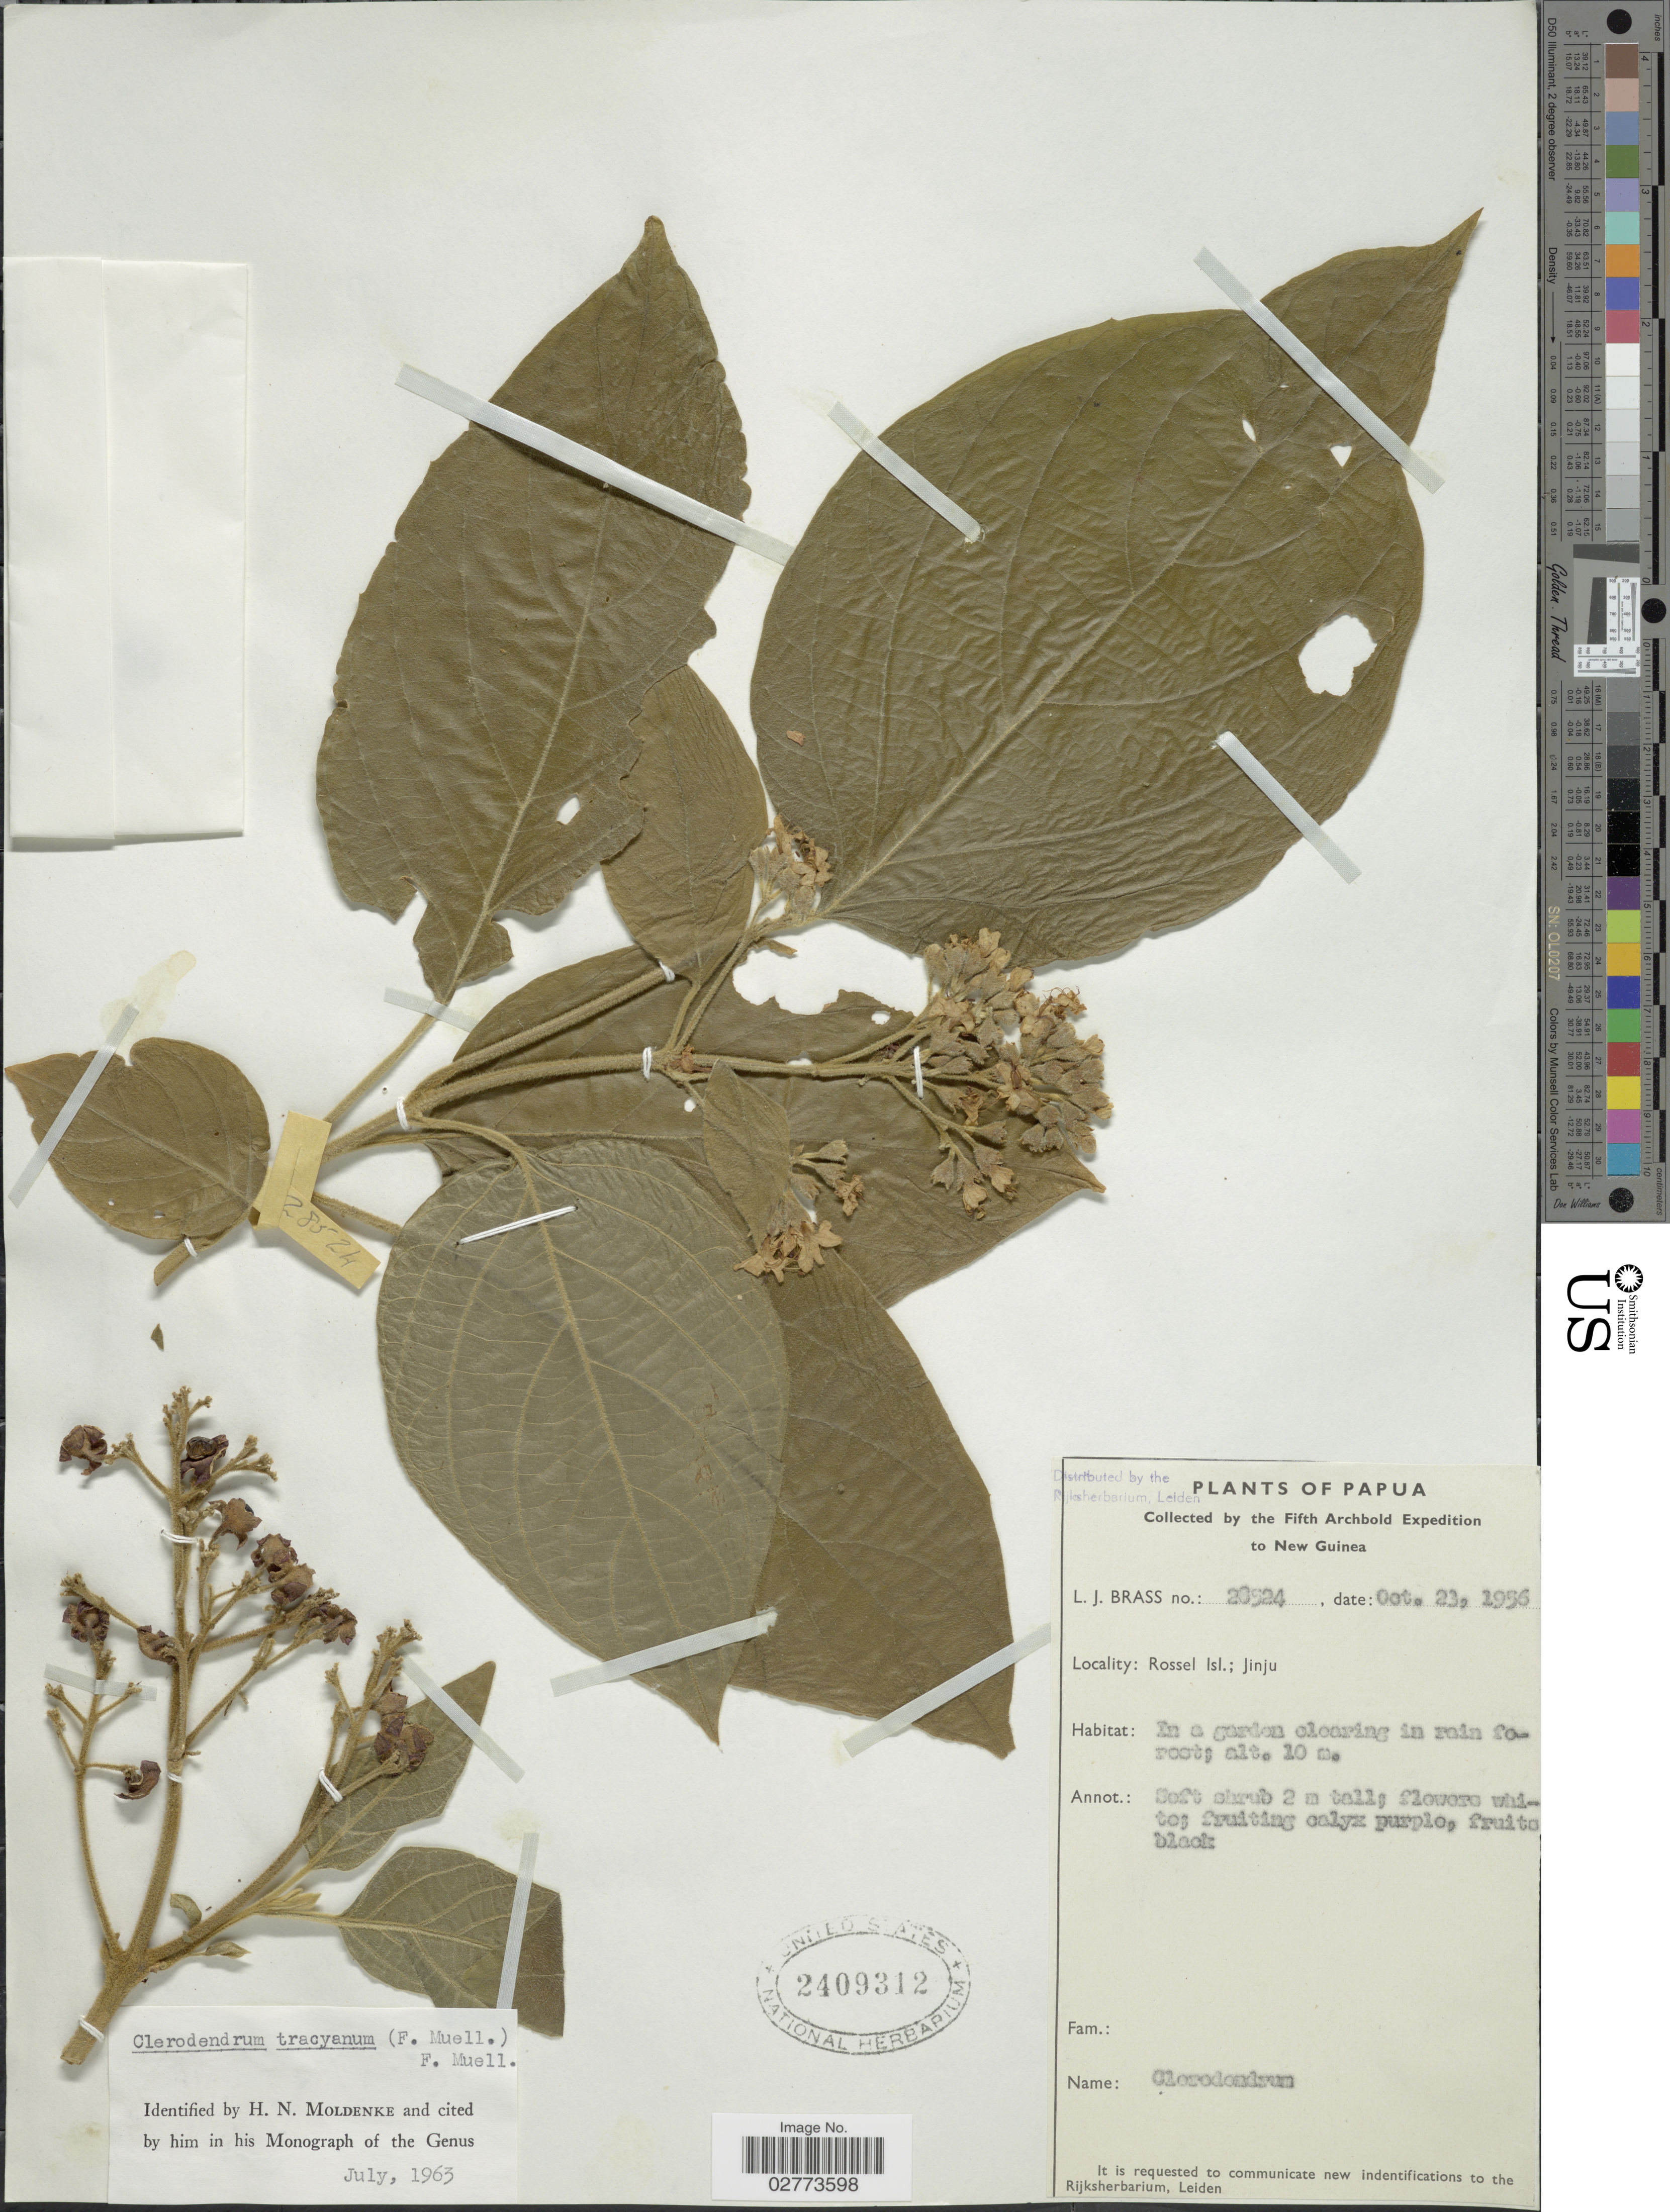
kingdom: Plantae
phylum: Tracheophyta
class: Magnoliopsida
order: Lamiales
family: Lamiaceae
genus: Clerodendrum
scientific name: Clerodendrum tracyanum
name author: (F. Muell.) Benth.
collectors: L. J. Brass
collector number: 28524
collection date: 1956-10-23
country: Papua New Guinea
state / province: Milne Bay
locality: Papua. New Guinea. Rossel Isl.; Jinju.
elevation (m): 10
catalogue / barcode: US 2409312